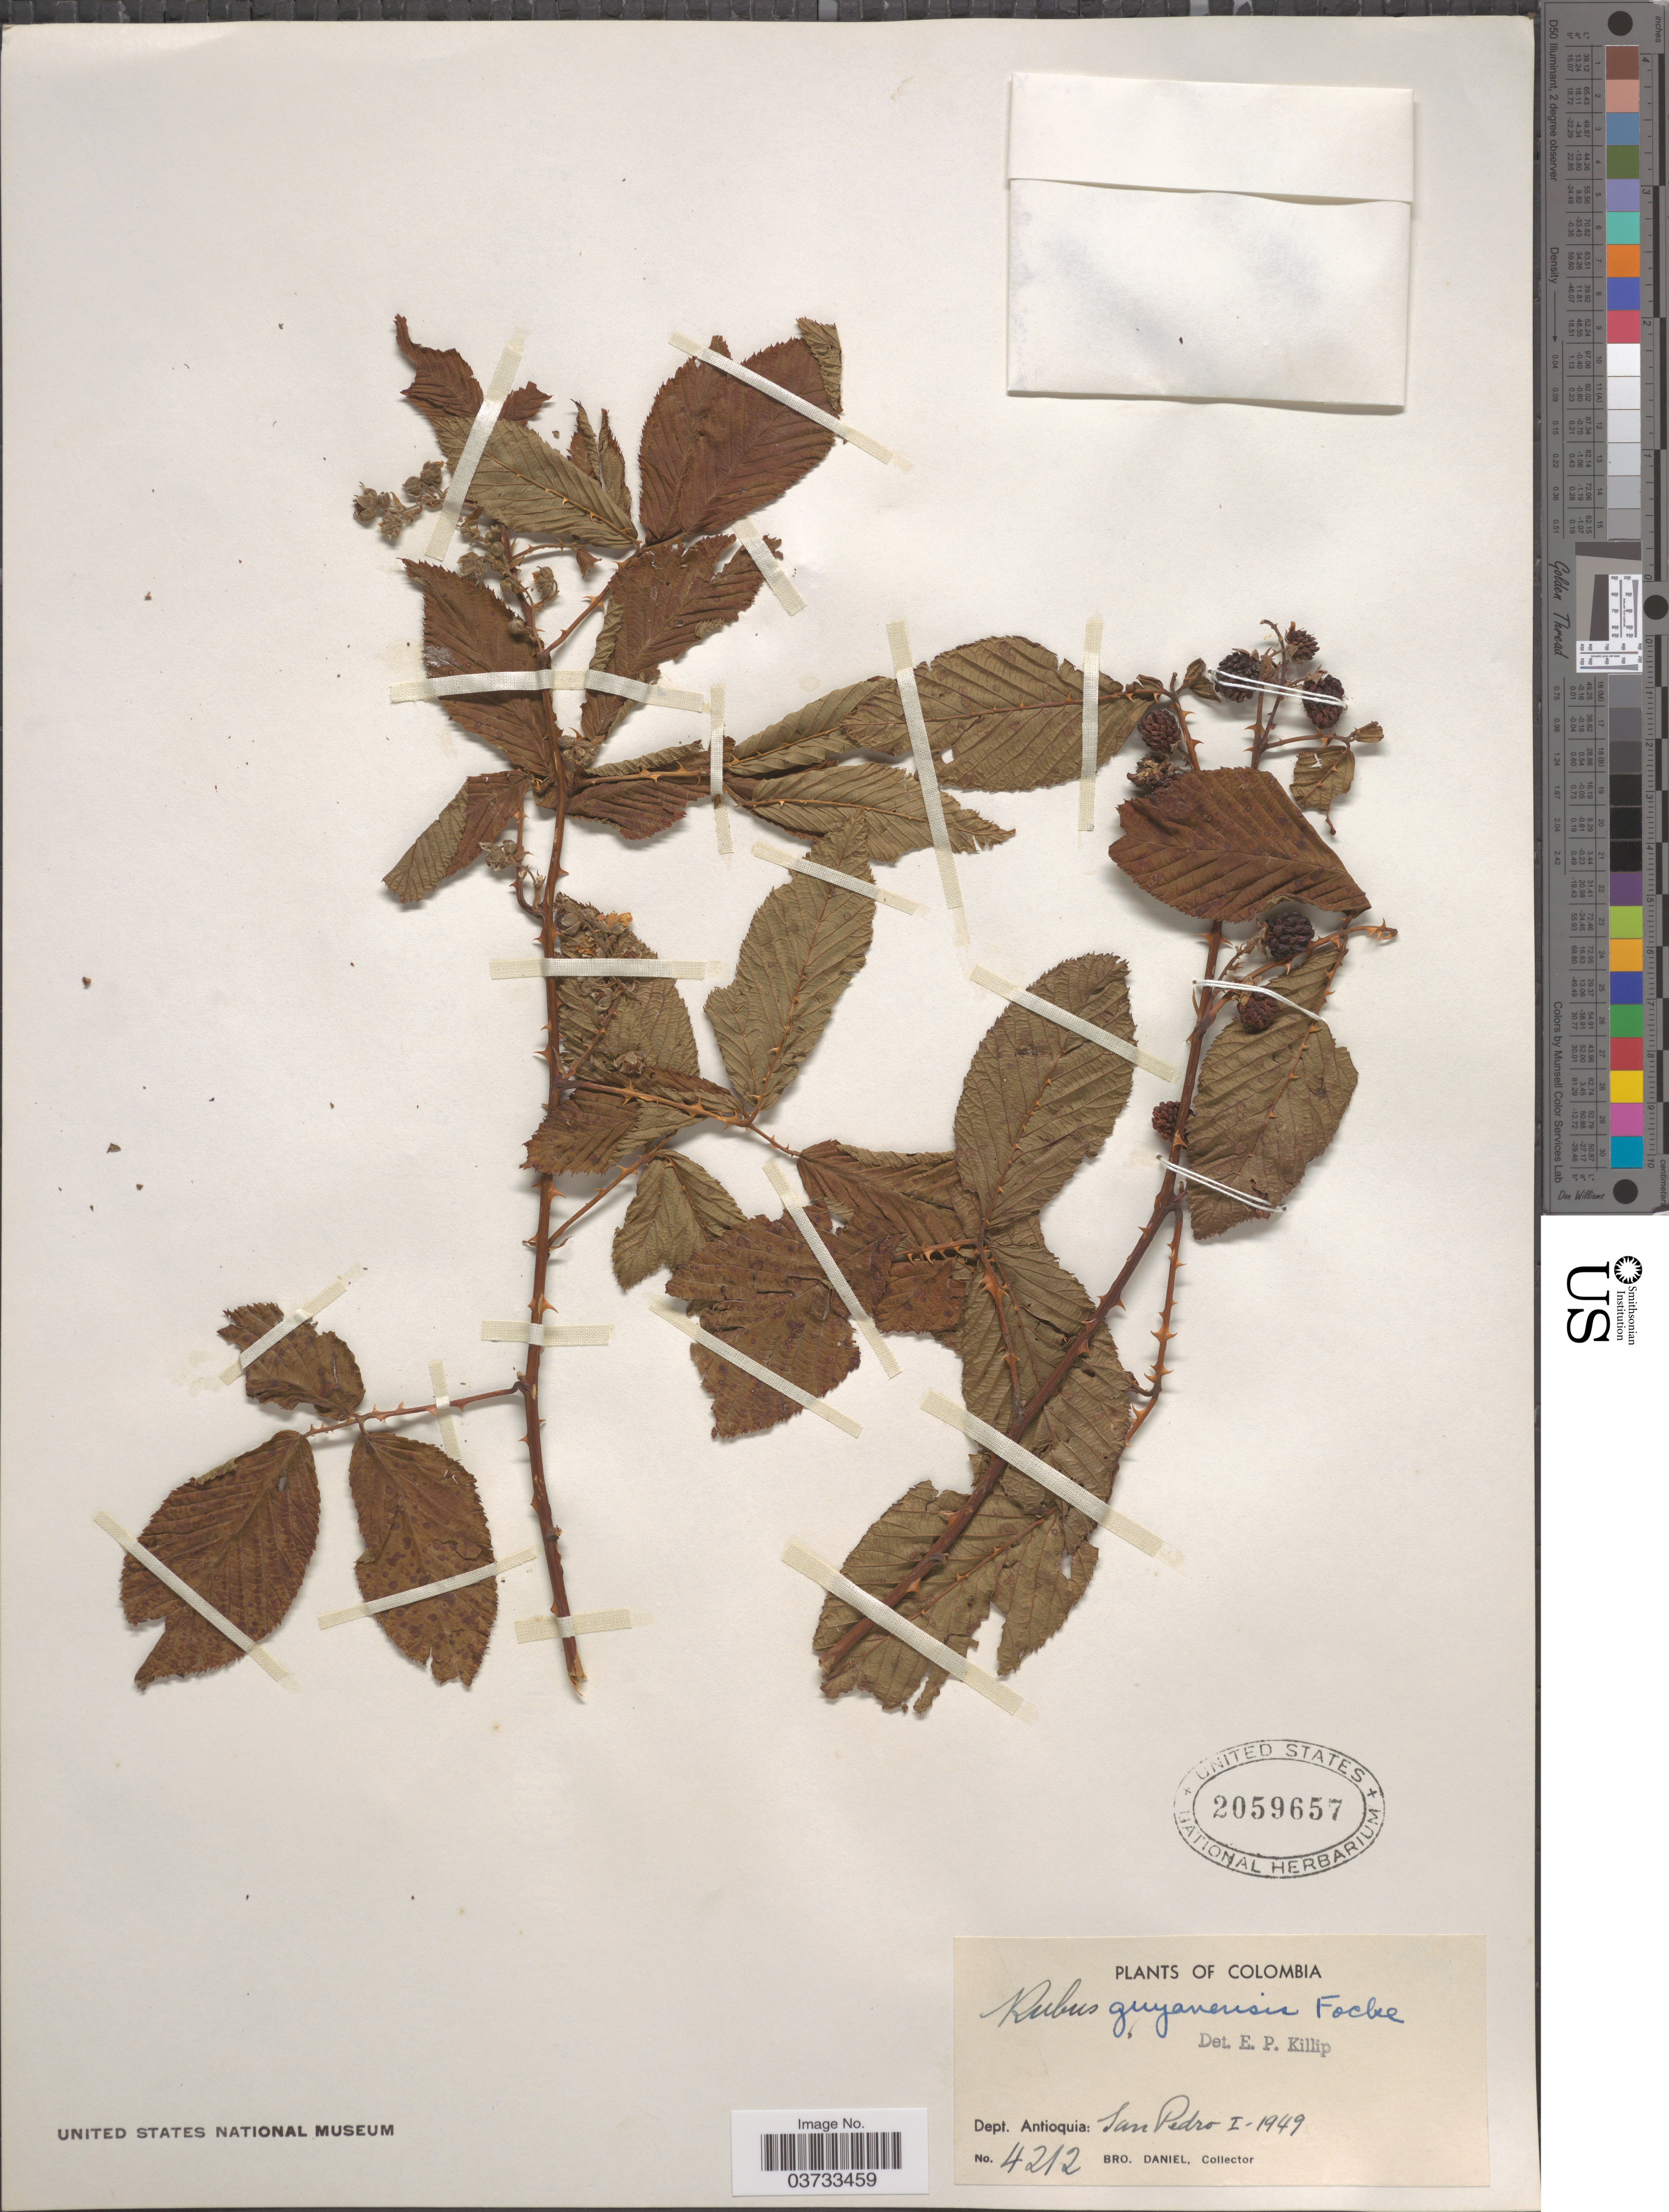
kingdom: Plantae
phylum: Tracheophyta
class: Magnoliopsida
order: Rosales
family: Rosaceae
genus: Rubus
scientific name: Rubus guyanensis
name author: Focke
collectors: Bro. Daniel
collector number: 4212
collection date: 1949-01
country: Colombia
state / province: Antioquia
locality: Dept. Antioquia: San Pedro.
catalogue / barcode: US 2059657